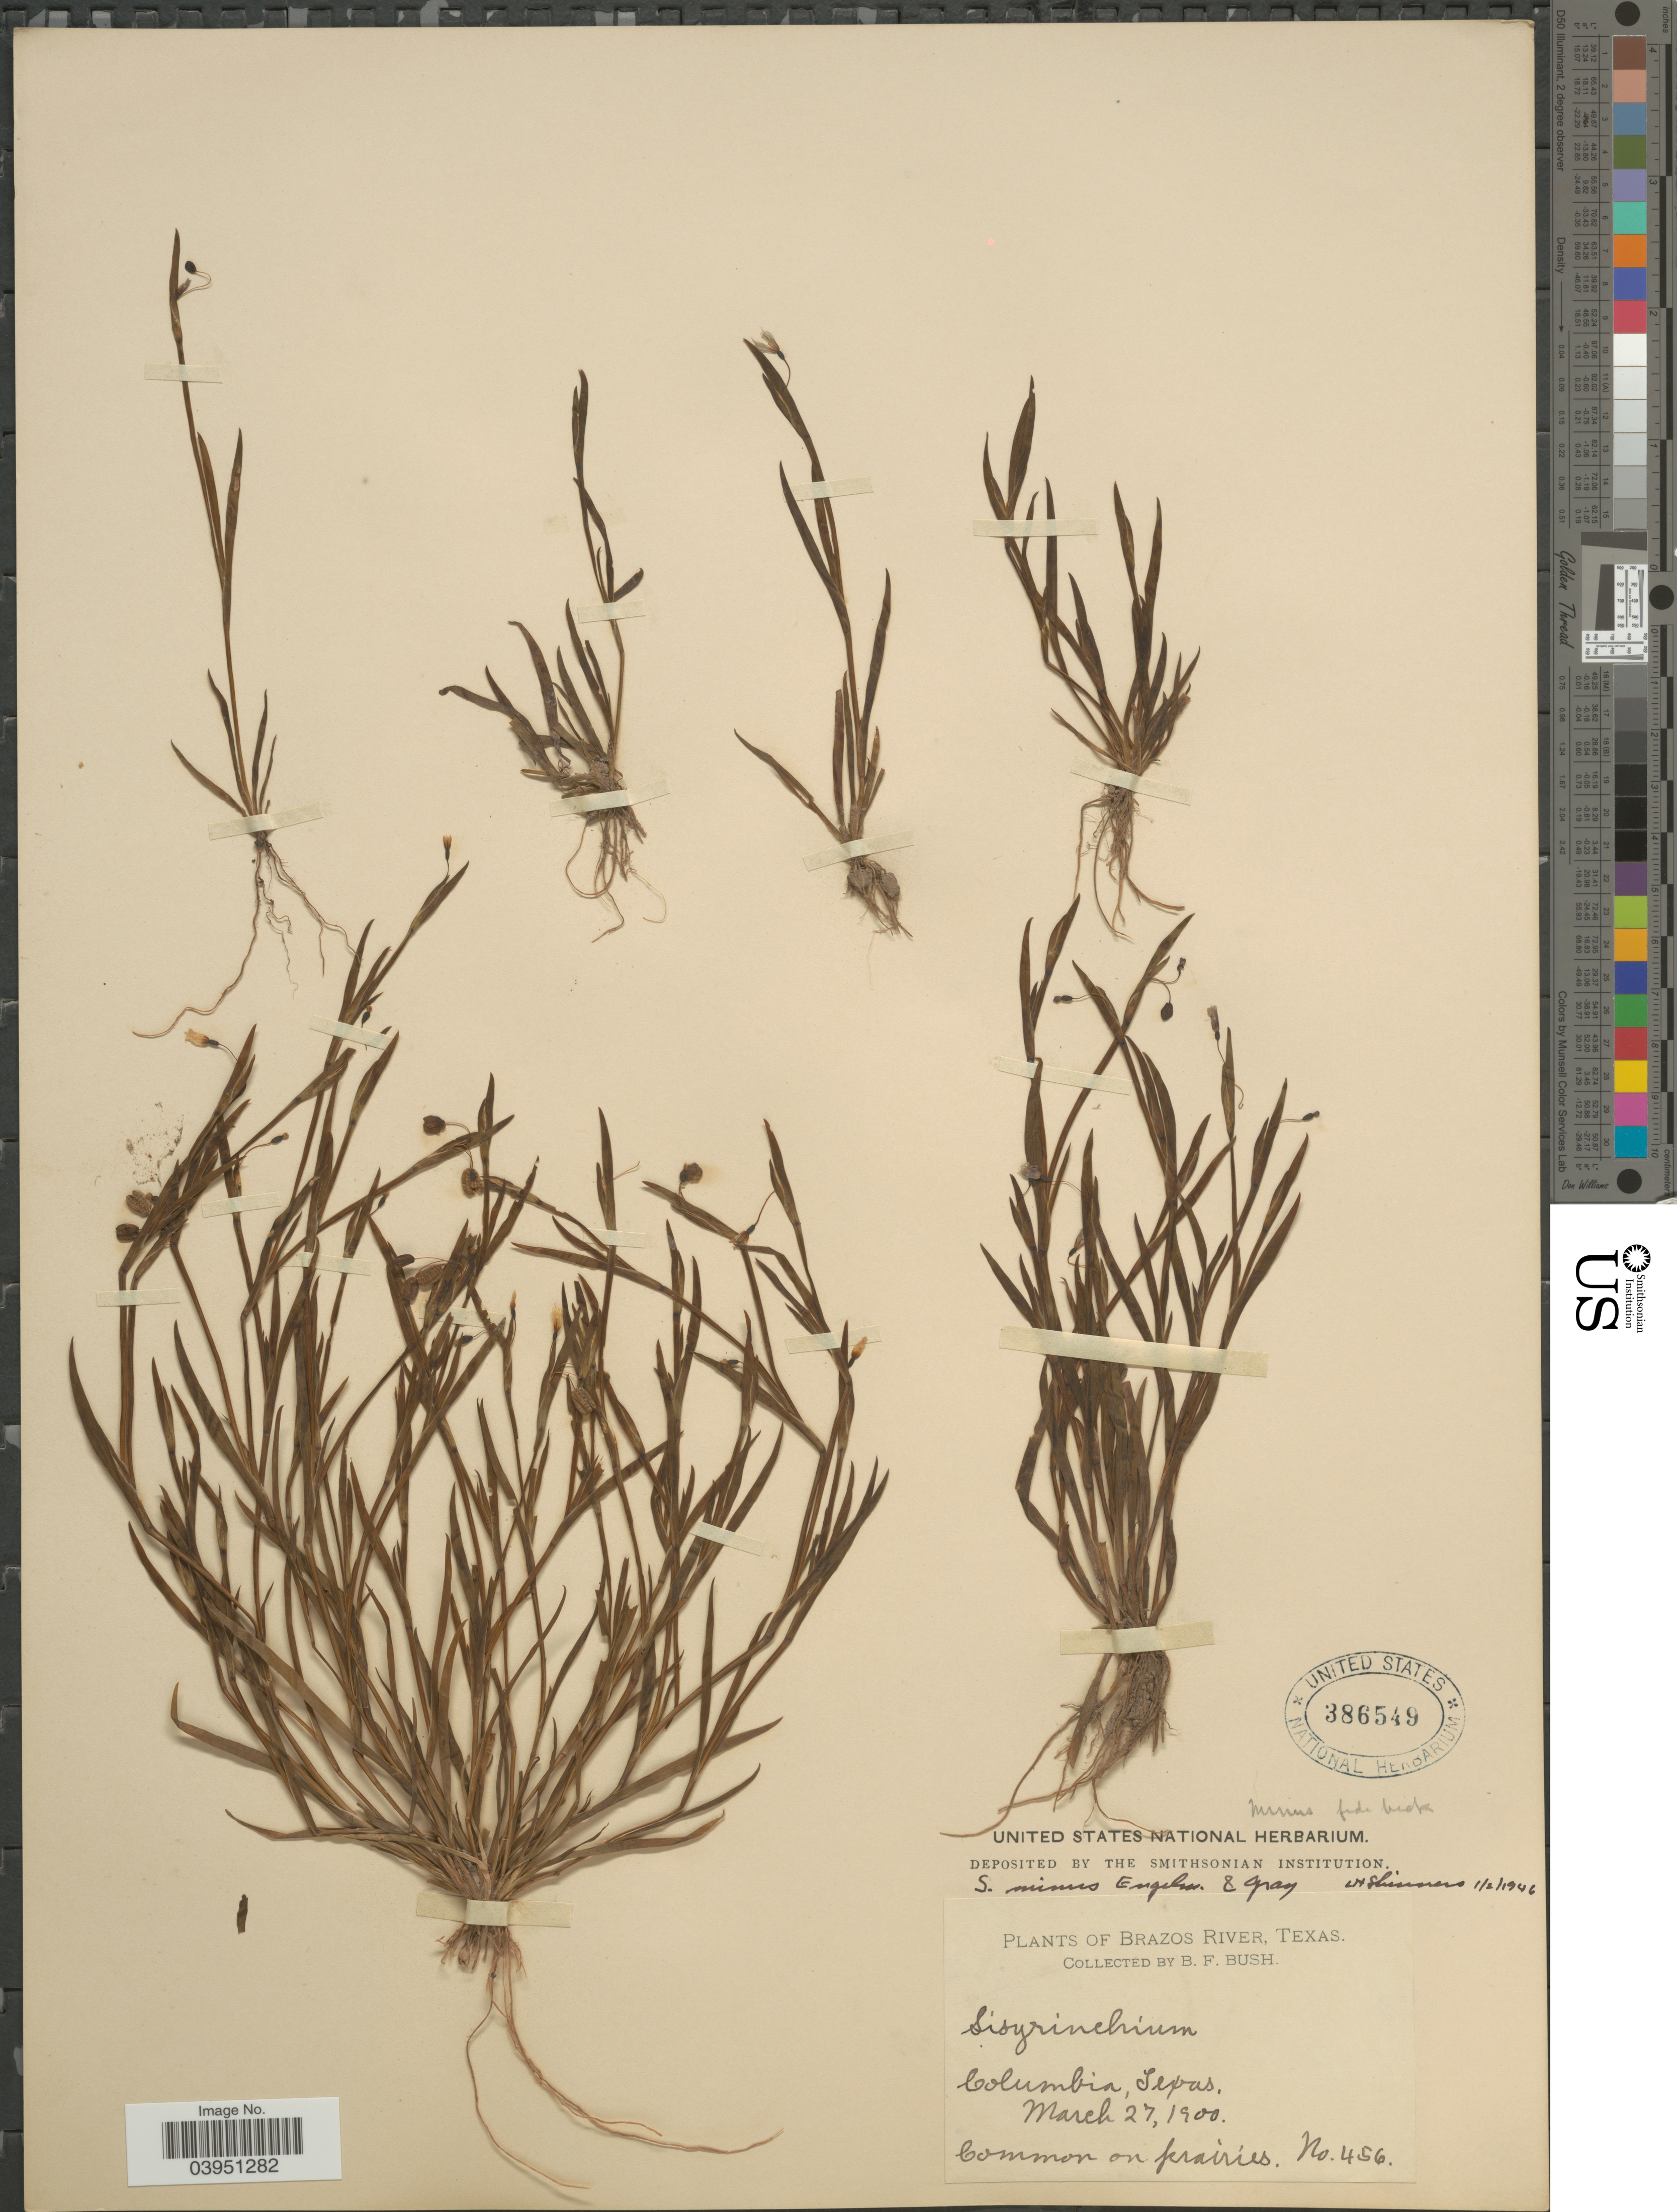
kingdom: Plantae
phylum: Tracheophyta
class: Liliopsida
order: Asparagales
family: Iridaceae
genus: Sisyrinchium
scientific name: Sisyrinchium minus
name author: Engelm. & A. Gray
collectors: B. F. Bush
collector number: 456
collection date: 1900-03-27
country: United States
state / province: Texas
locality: Brazos River. Columbia. Common on prairies.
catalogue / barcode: US 386549